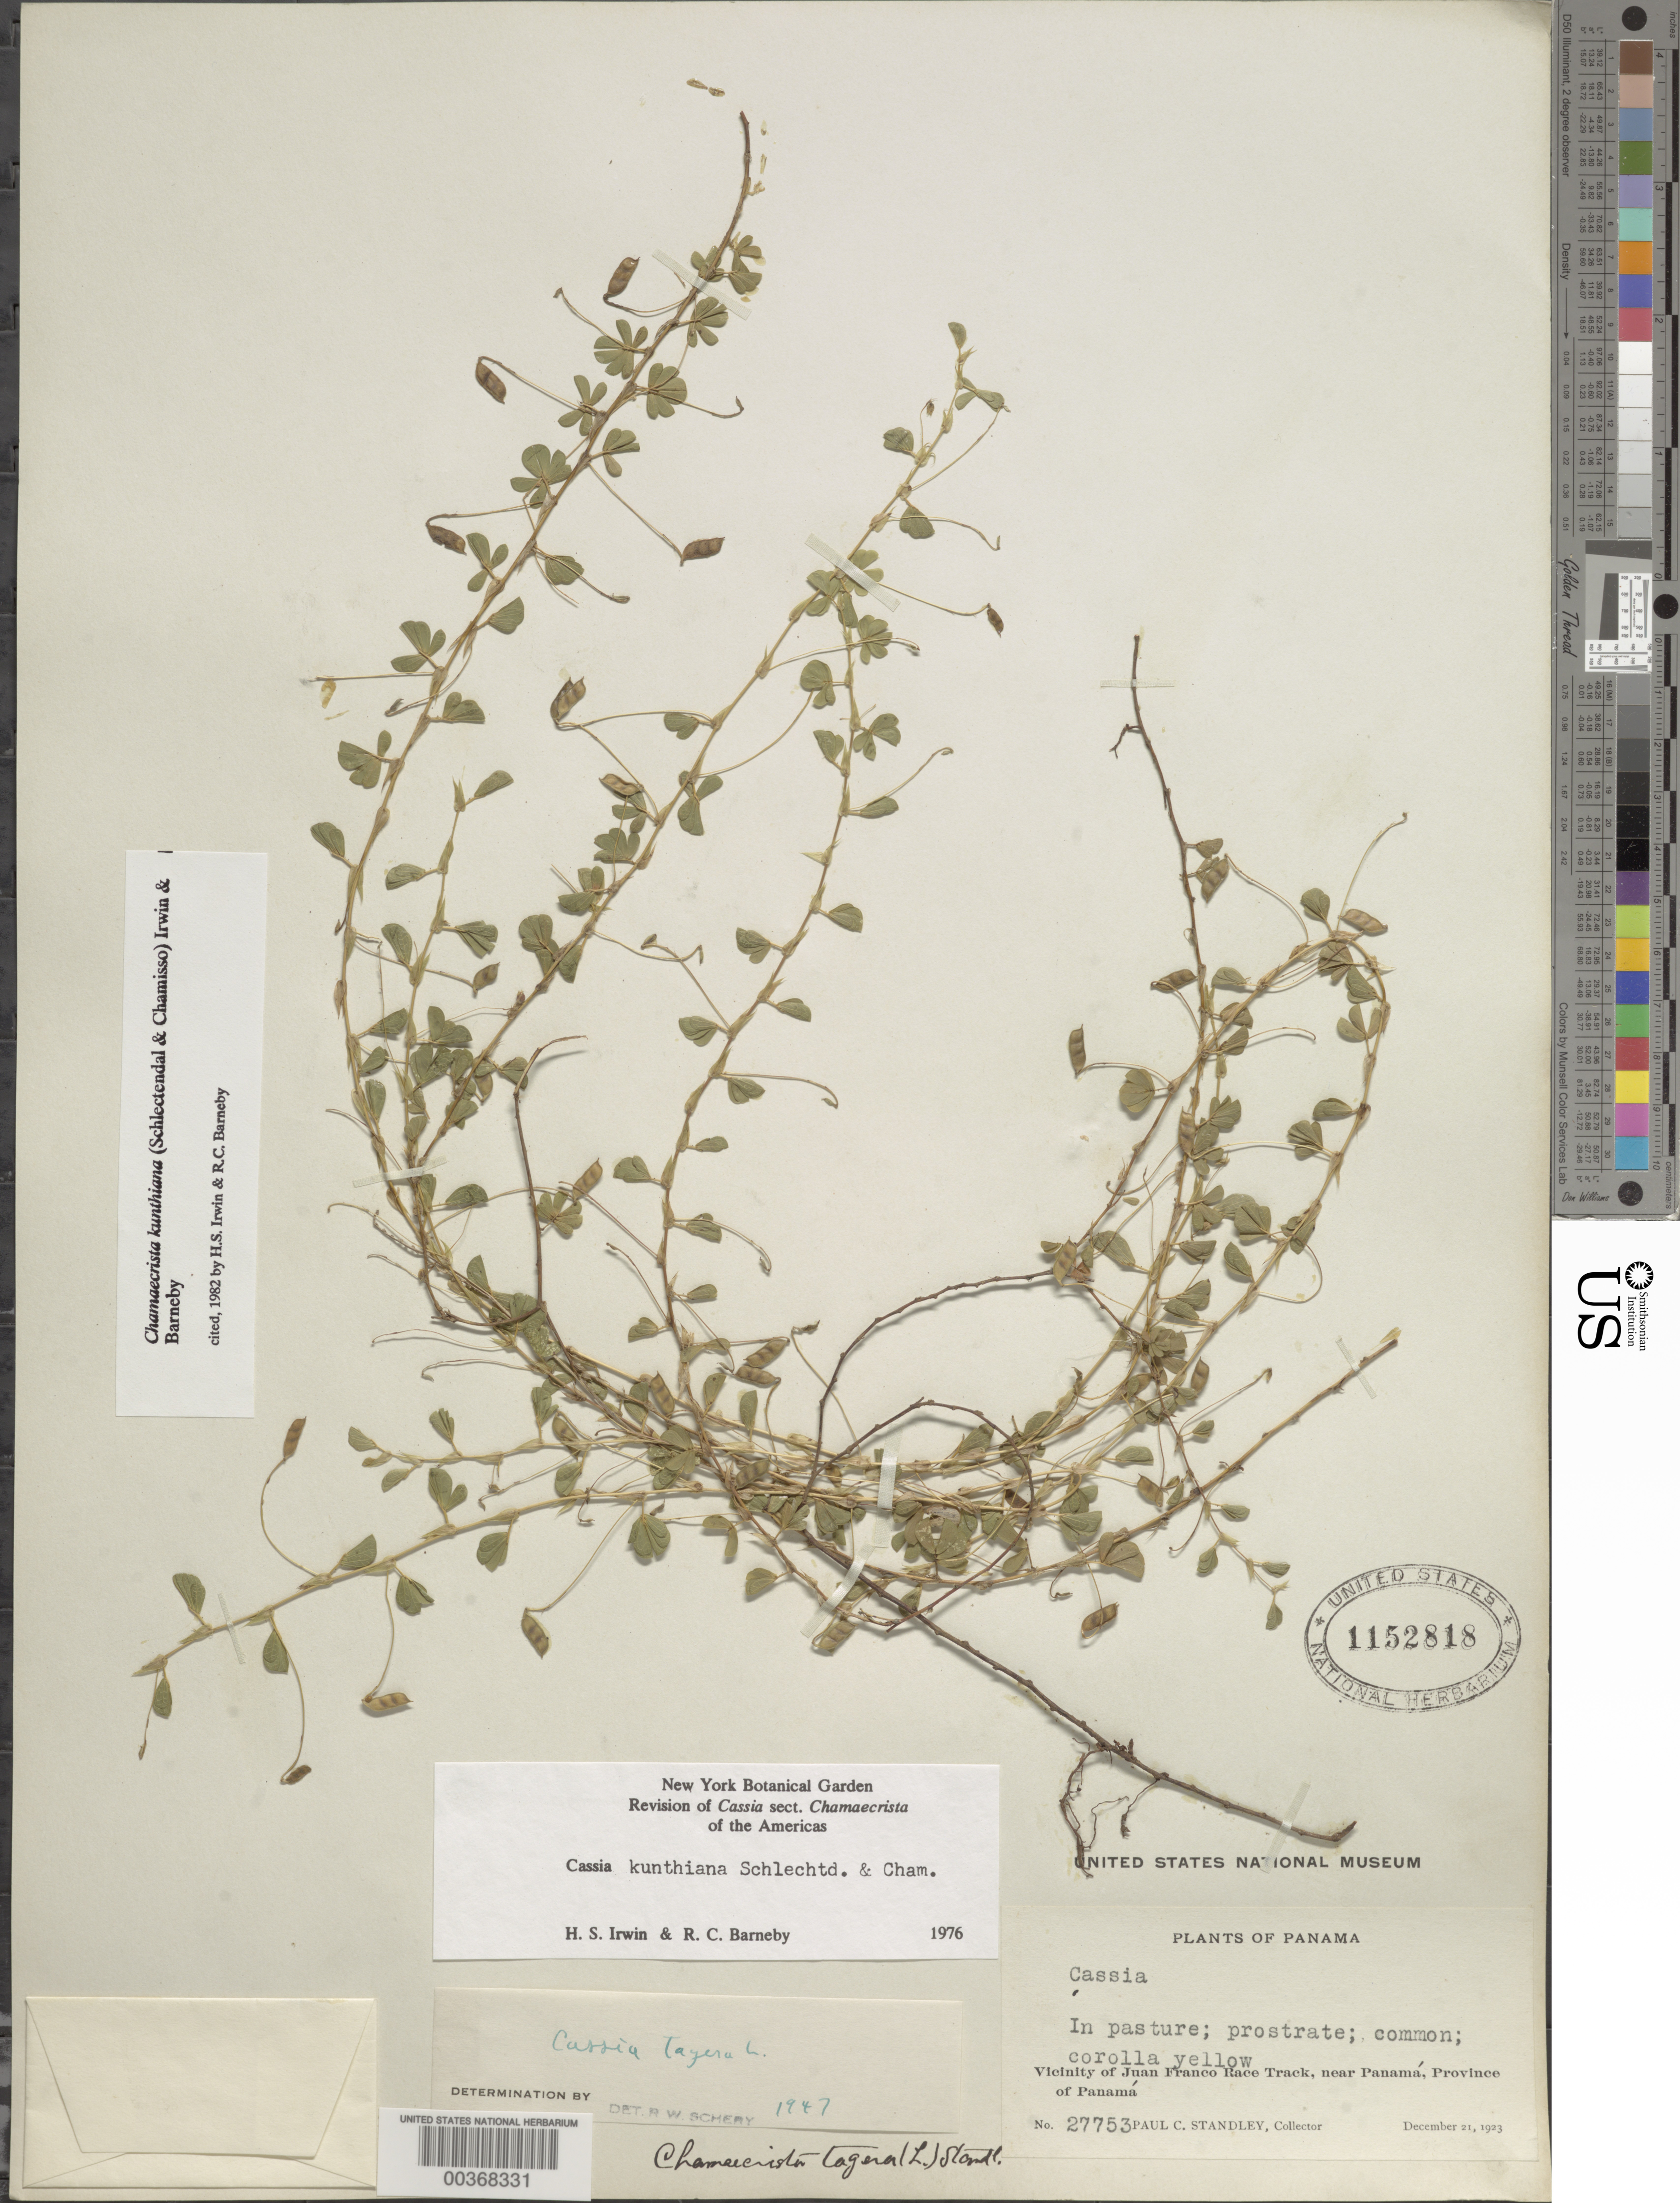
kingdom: Plantae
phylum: Tracheophyta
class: Magnoliopsida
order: Fabales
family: Fabaceae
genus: Chamaecrista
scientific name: Chamaecrista kunthiana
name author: (Schltdl. & Cham.) H.S. Irwin & Barneby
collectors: P. C. Standley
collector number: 27753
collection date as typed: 21 Dec 1923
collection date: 1923-12-21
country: Panama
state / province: Panamá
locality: Vicinity of Juan Franco Race Track, near Panama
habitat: In pasture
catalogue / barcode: US 1152818